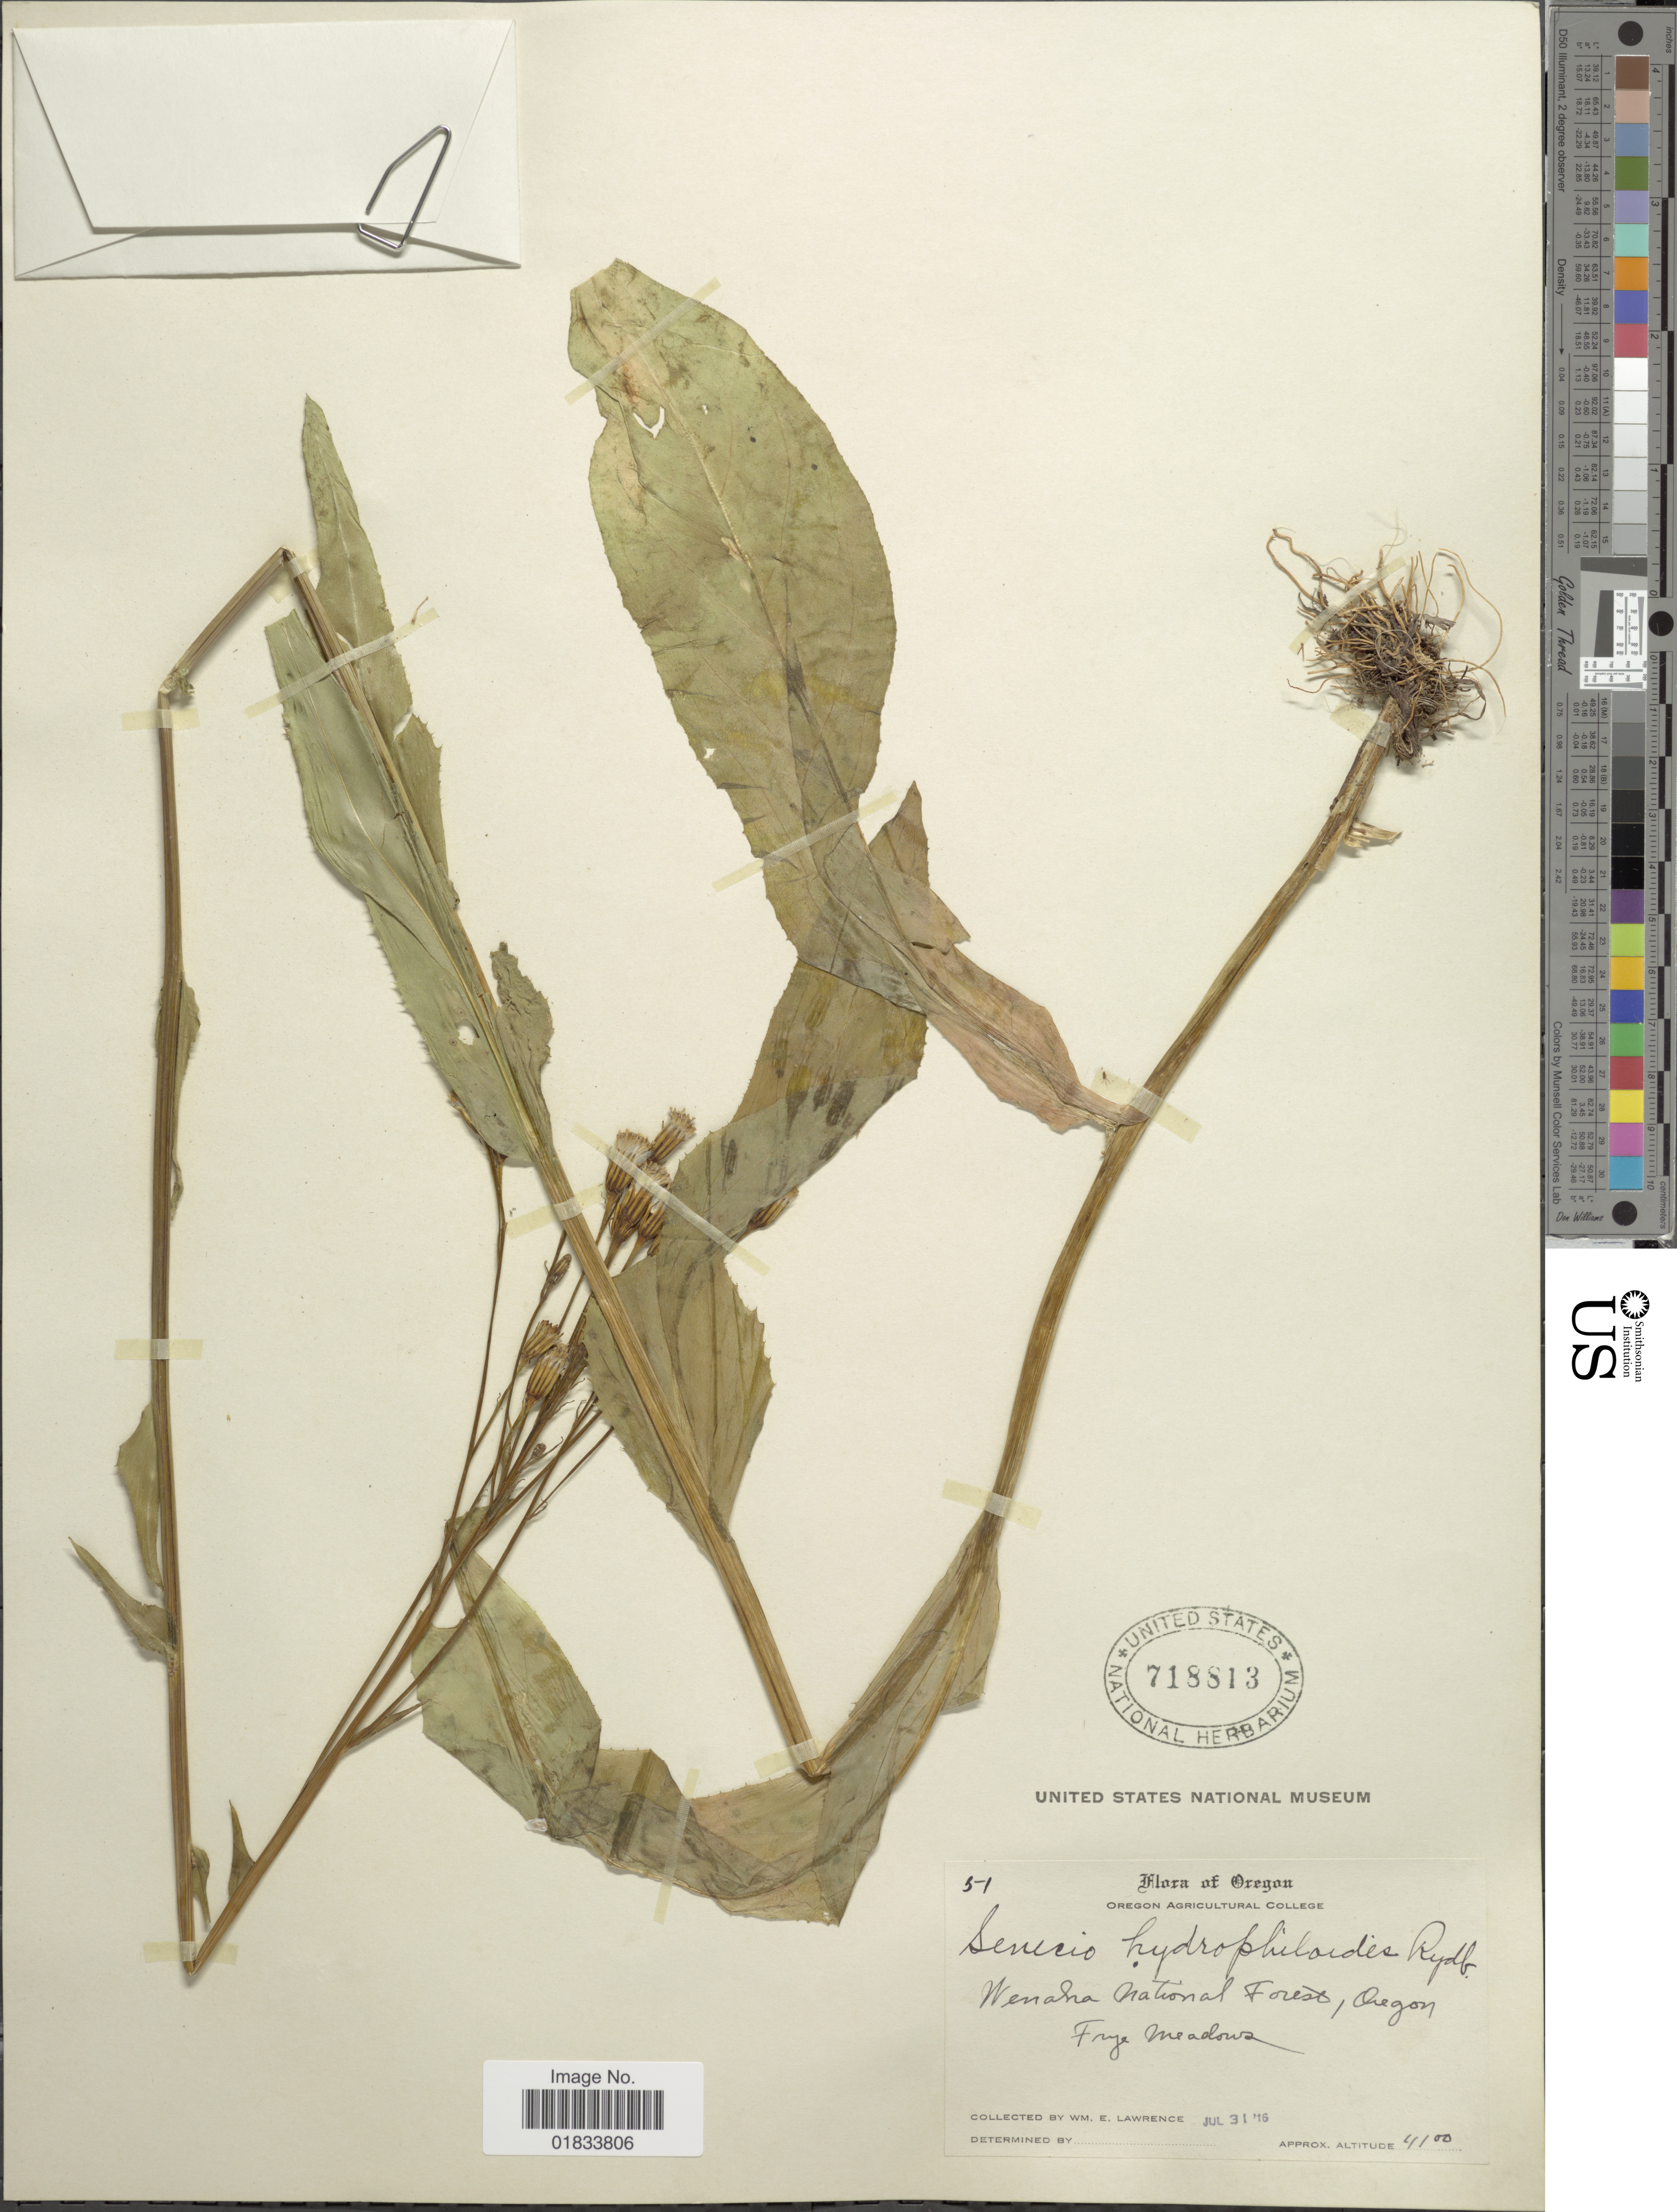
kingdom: Plantae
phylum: Tracheophyta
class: Magnoliopsida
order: Asterales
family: Asteraceae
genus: Senecio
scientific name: Senecio hydrophiloides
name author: Rydb.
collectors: W. Lawrence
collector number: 51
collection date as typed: Transcribed d/m/y: 31/7/16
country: United States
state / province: Oregon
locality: Wenaha National Forest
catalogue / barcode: US 718813